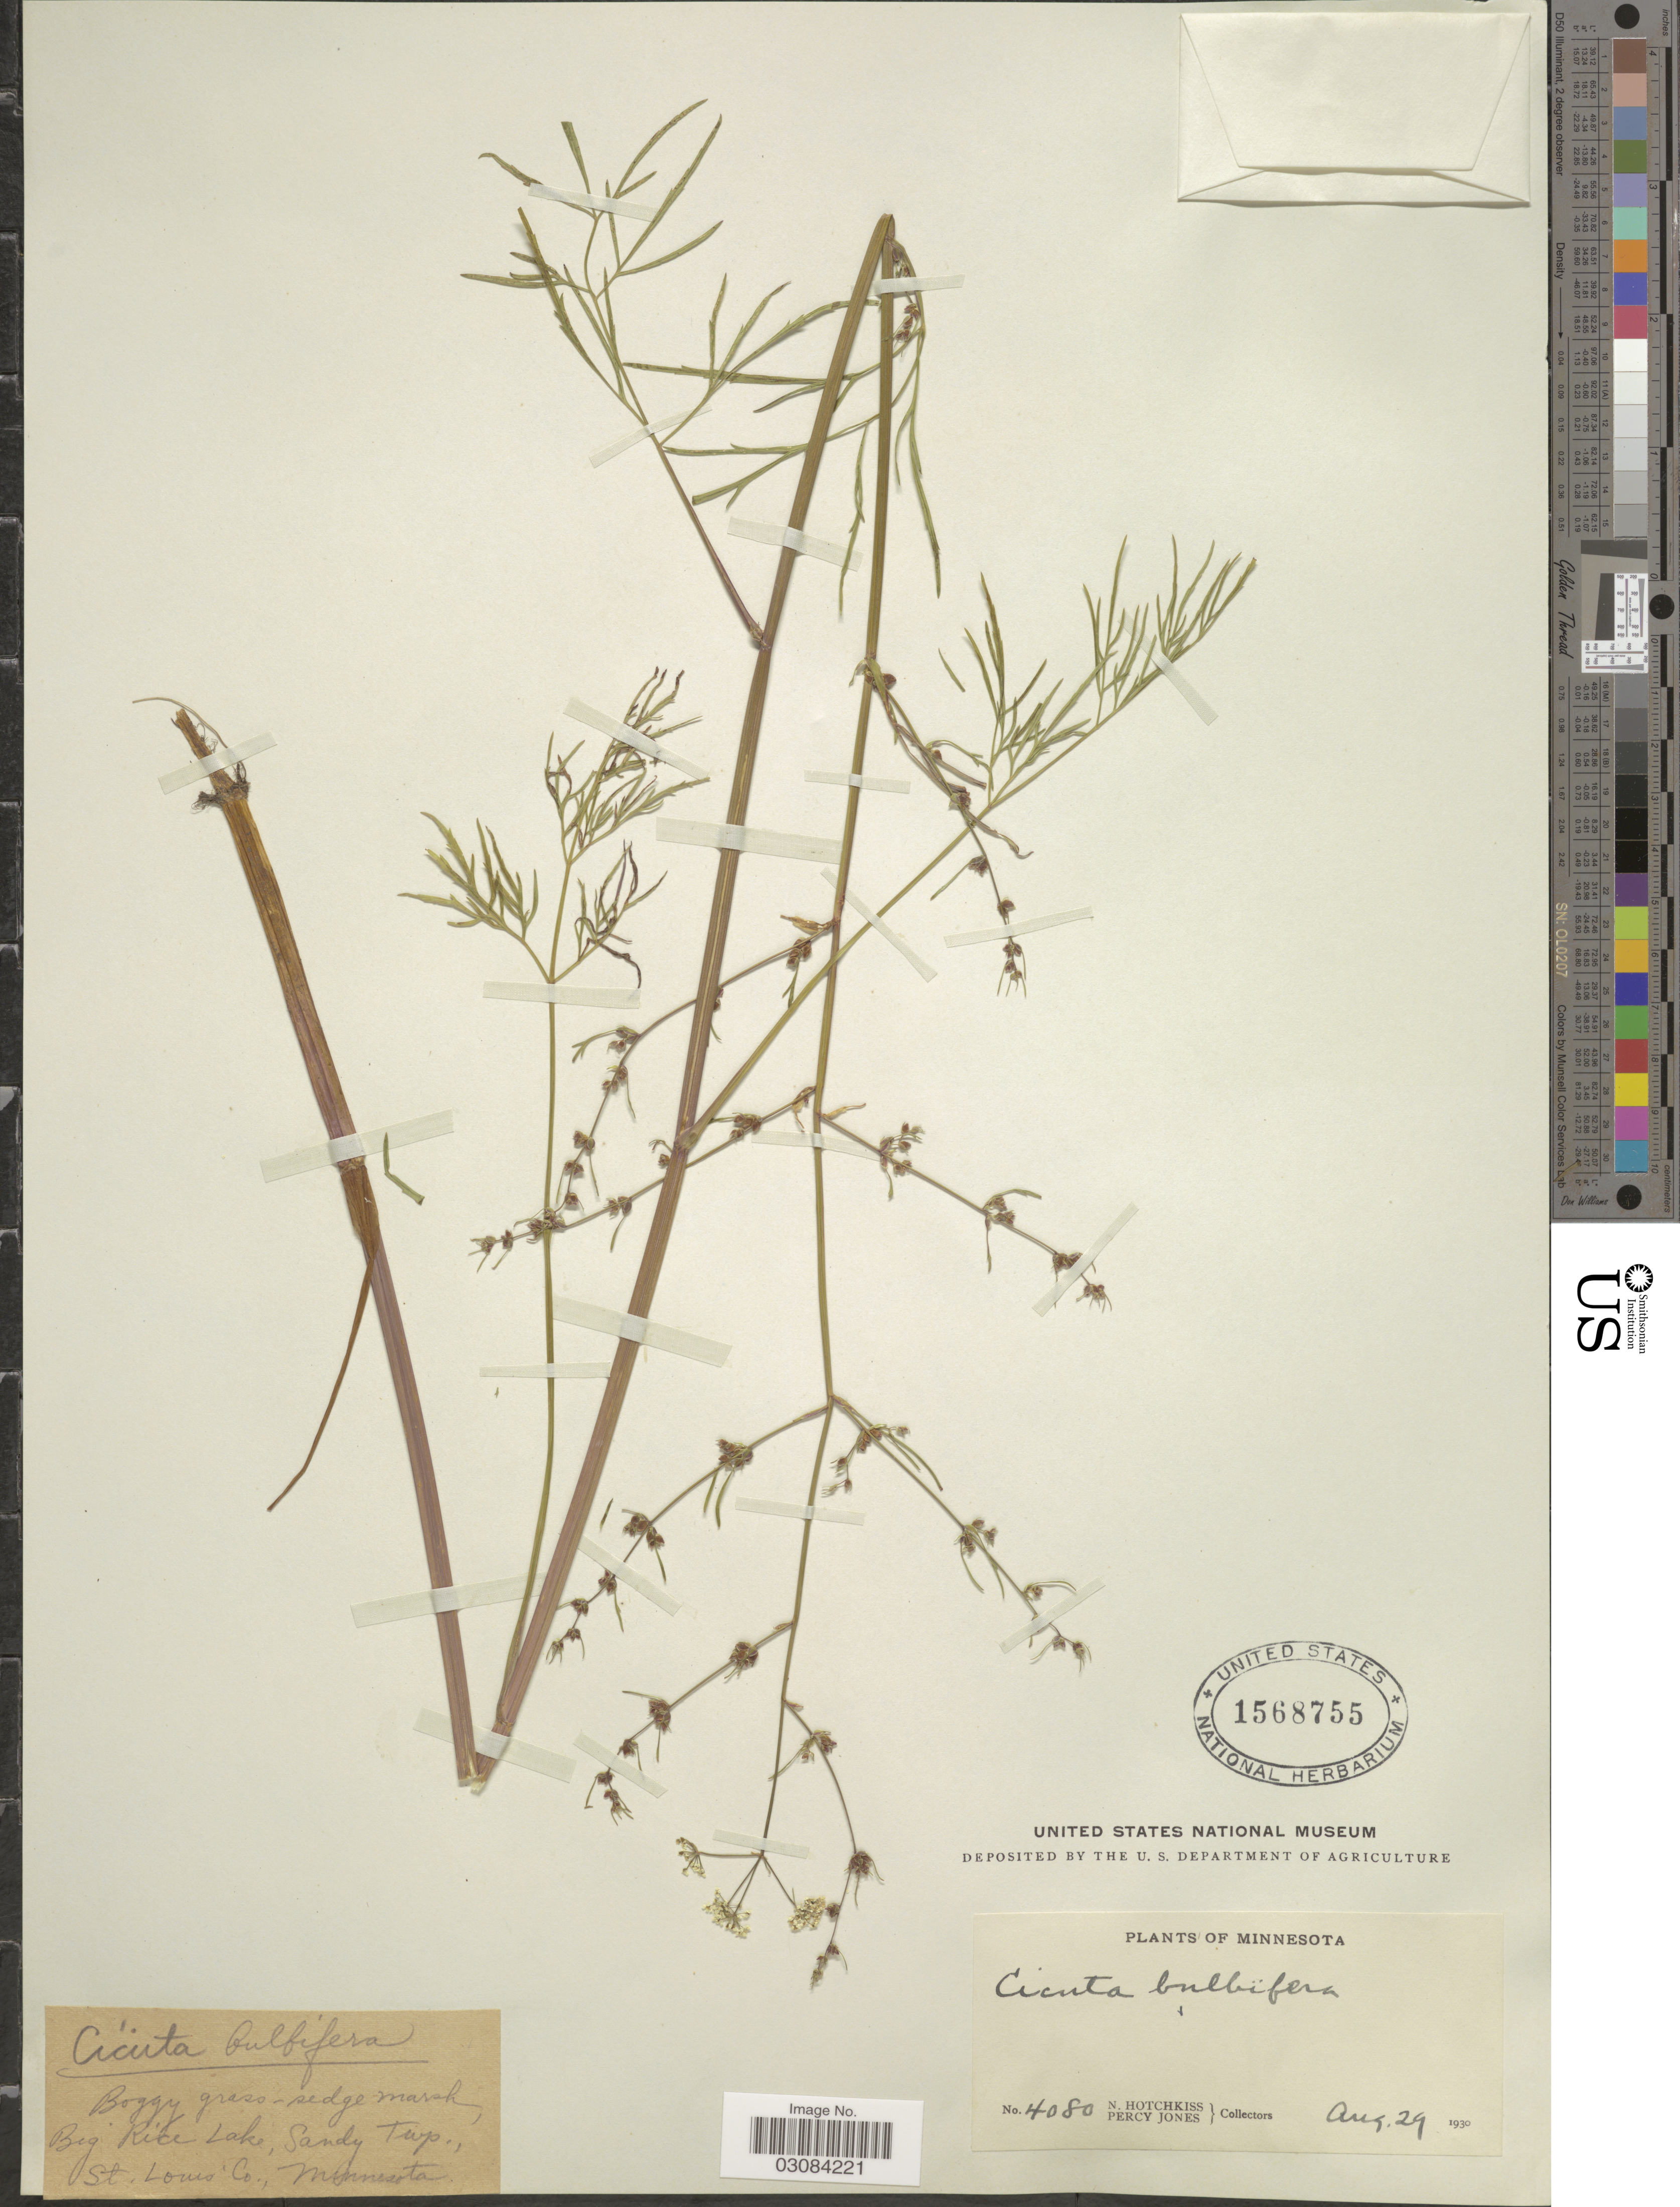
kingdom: Plantae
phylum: Tracheophyta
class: Magnoliopsida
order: Apiales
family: Apiaceae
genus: Cicuta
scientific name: Cicuta bulbifera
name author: L.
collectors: N. Hotchkiss & P. Jones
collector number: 4080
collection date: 1930-08-29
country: United States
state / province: Minnesota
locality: Boggy hrass-sedge marsh, Big Rice Lake, Sandy Twp., St. Louis Co.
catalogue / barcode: US 1568755